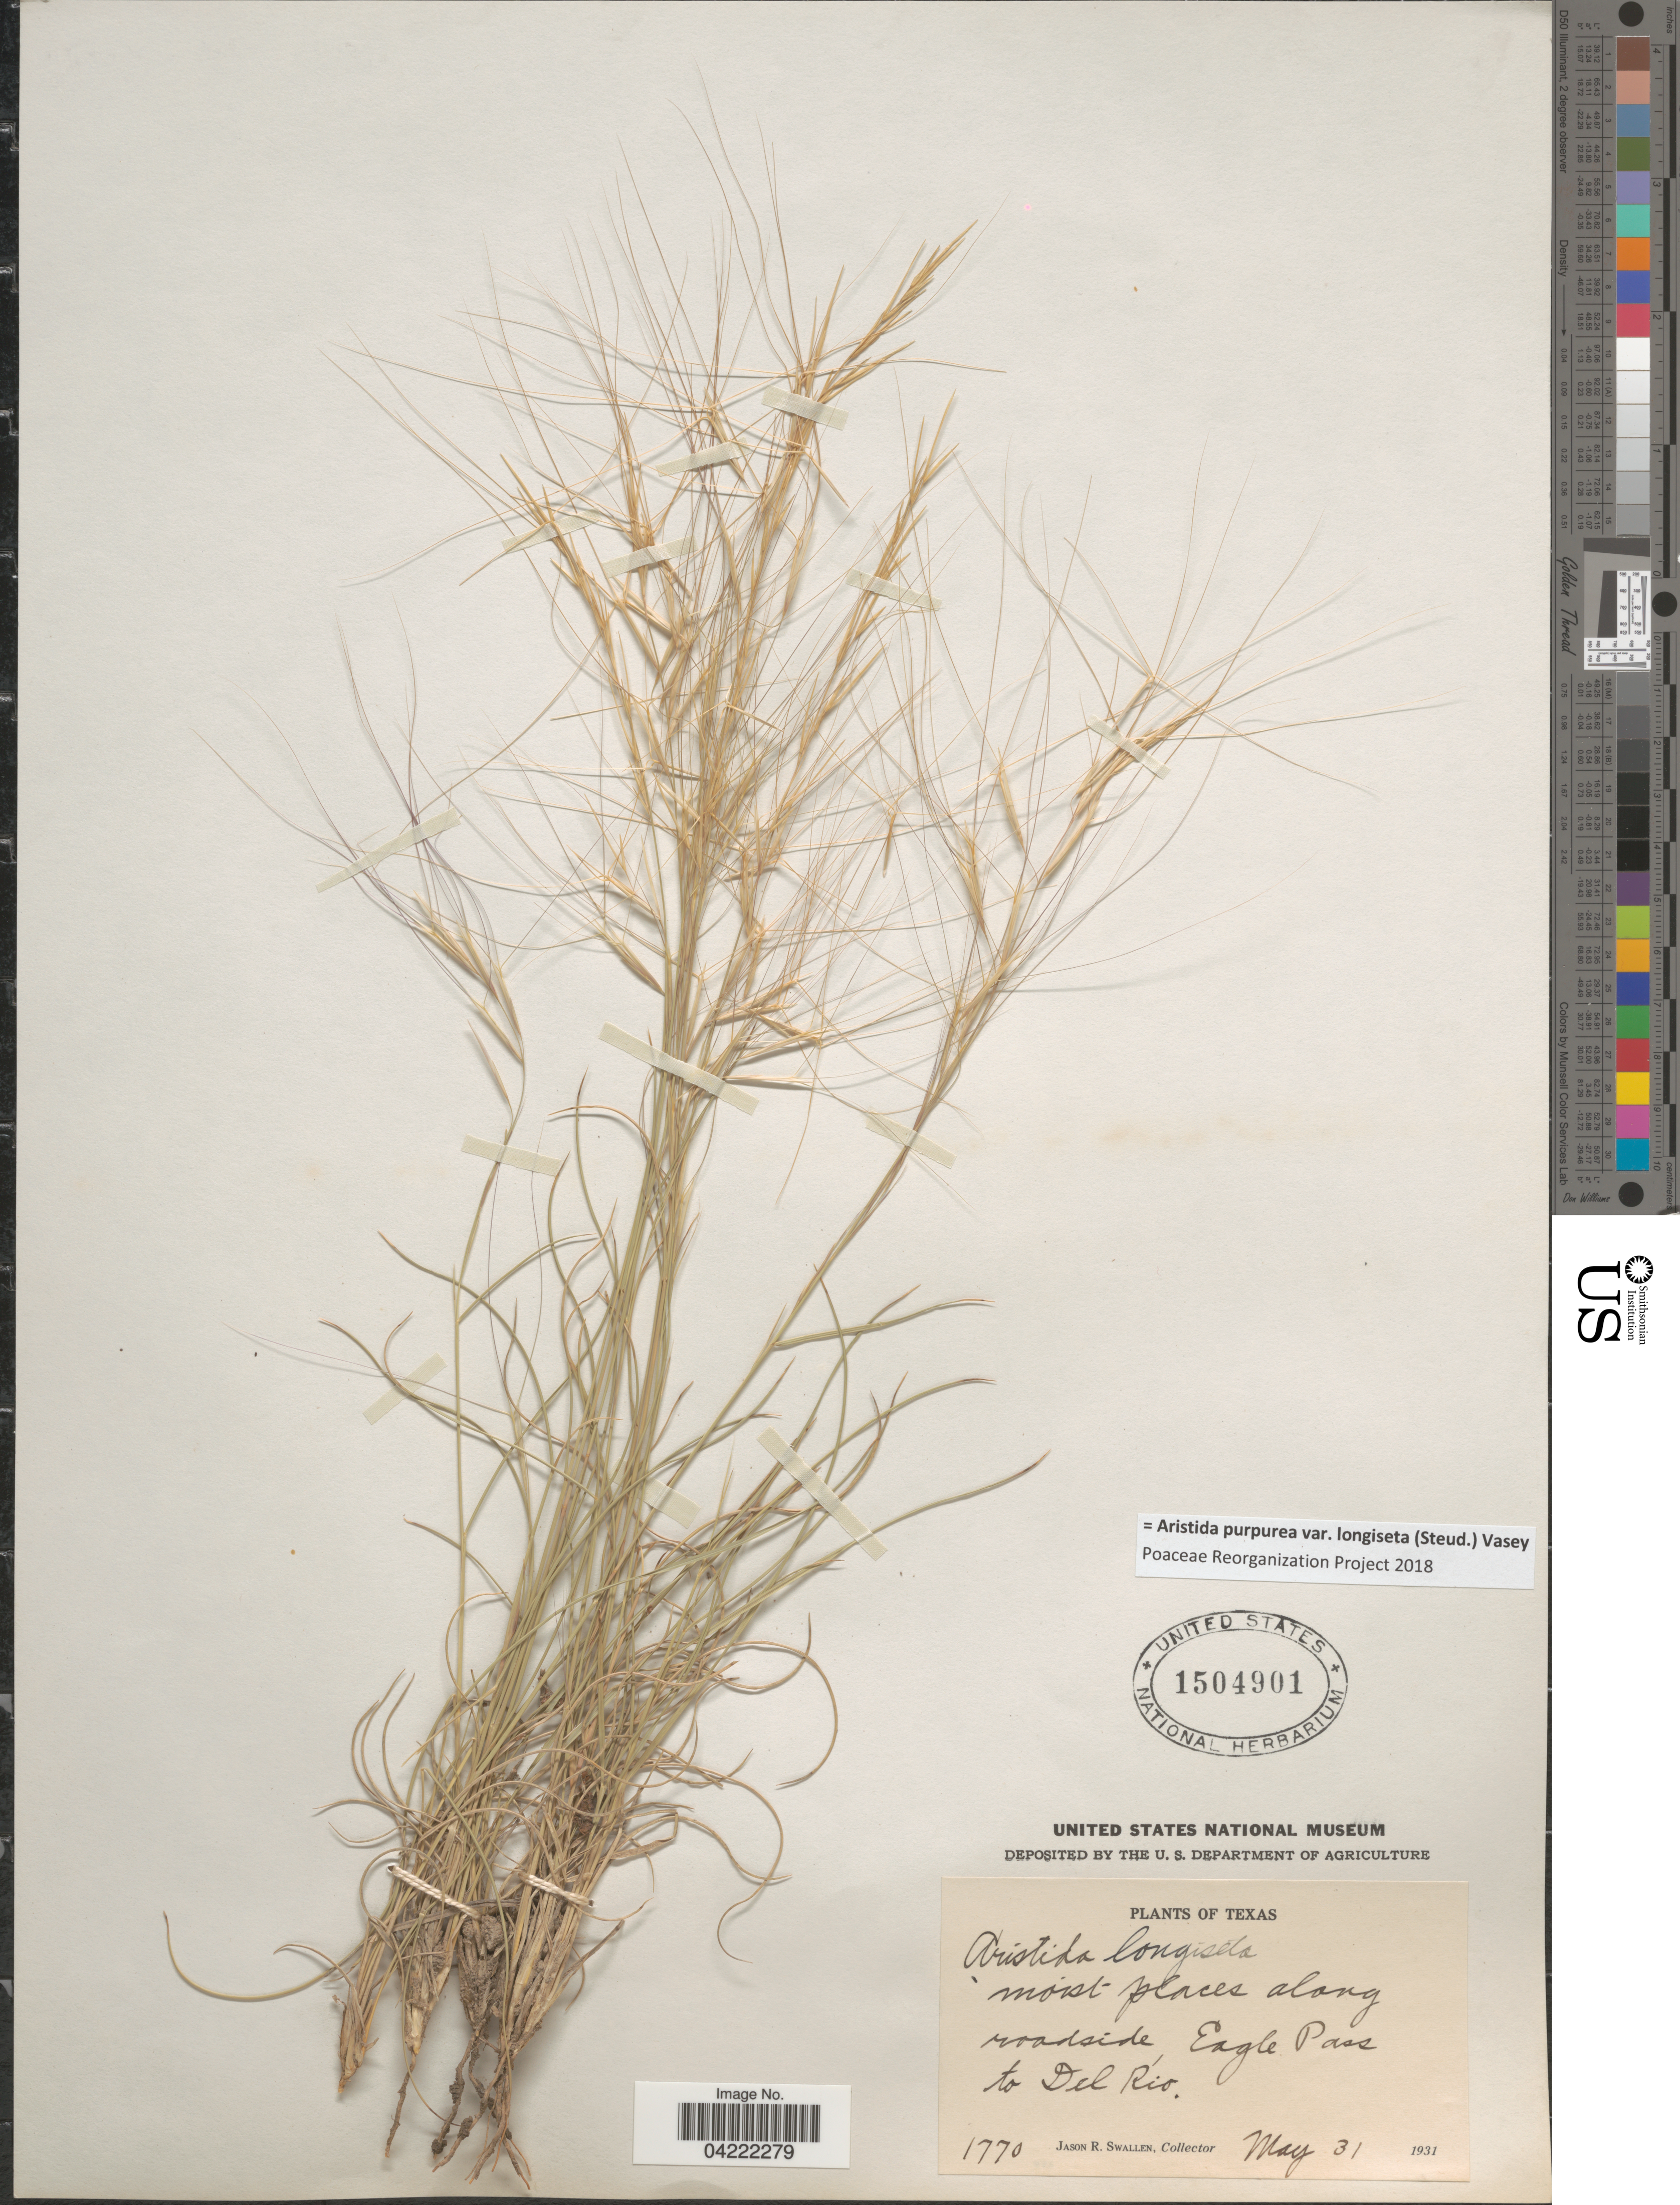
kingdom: Plantae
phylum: Tracheophyta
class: Liliopsida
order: Poales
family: Poaceae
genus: Aristida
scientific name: Aristida purpurea var. longiseta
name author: (Steud.) Vasey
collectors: J. R. Swallen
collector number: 1770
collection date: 1931-05-31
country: United States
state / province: Texas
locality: Moist places along roadside, Eagle Pass to Del Rio.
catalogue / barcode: US 1504901